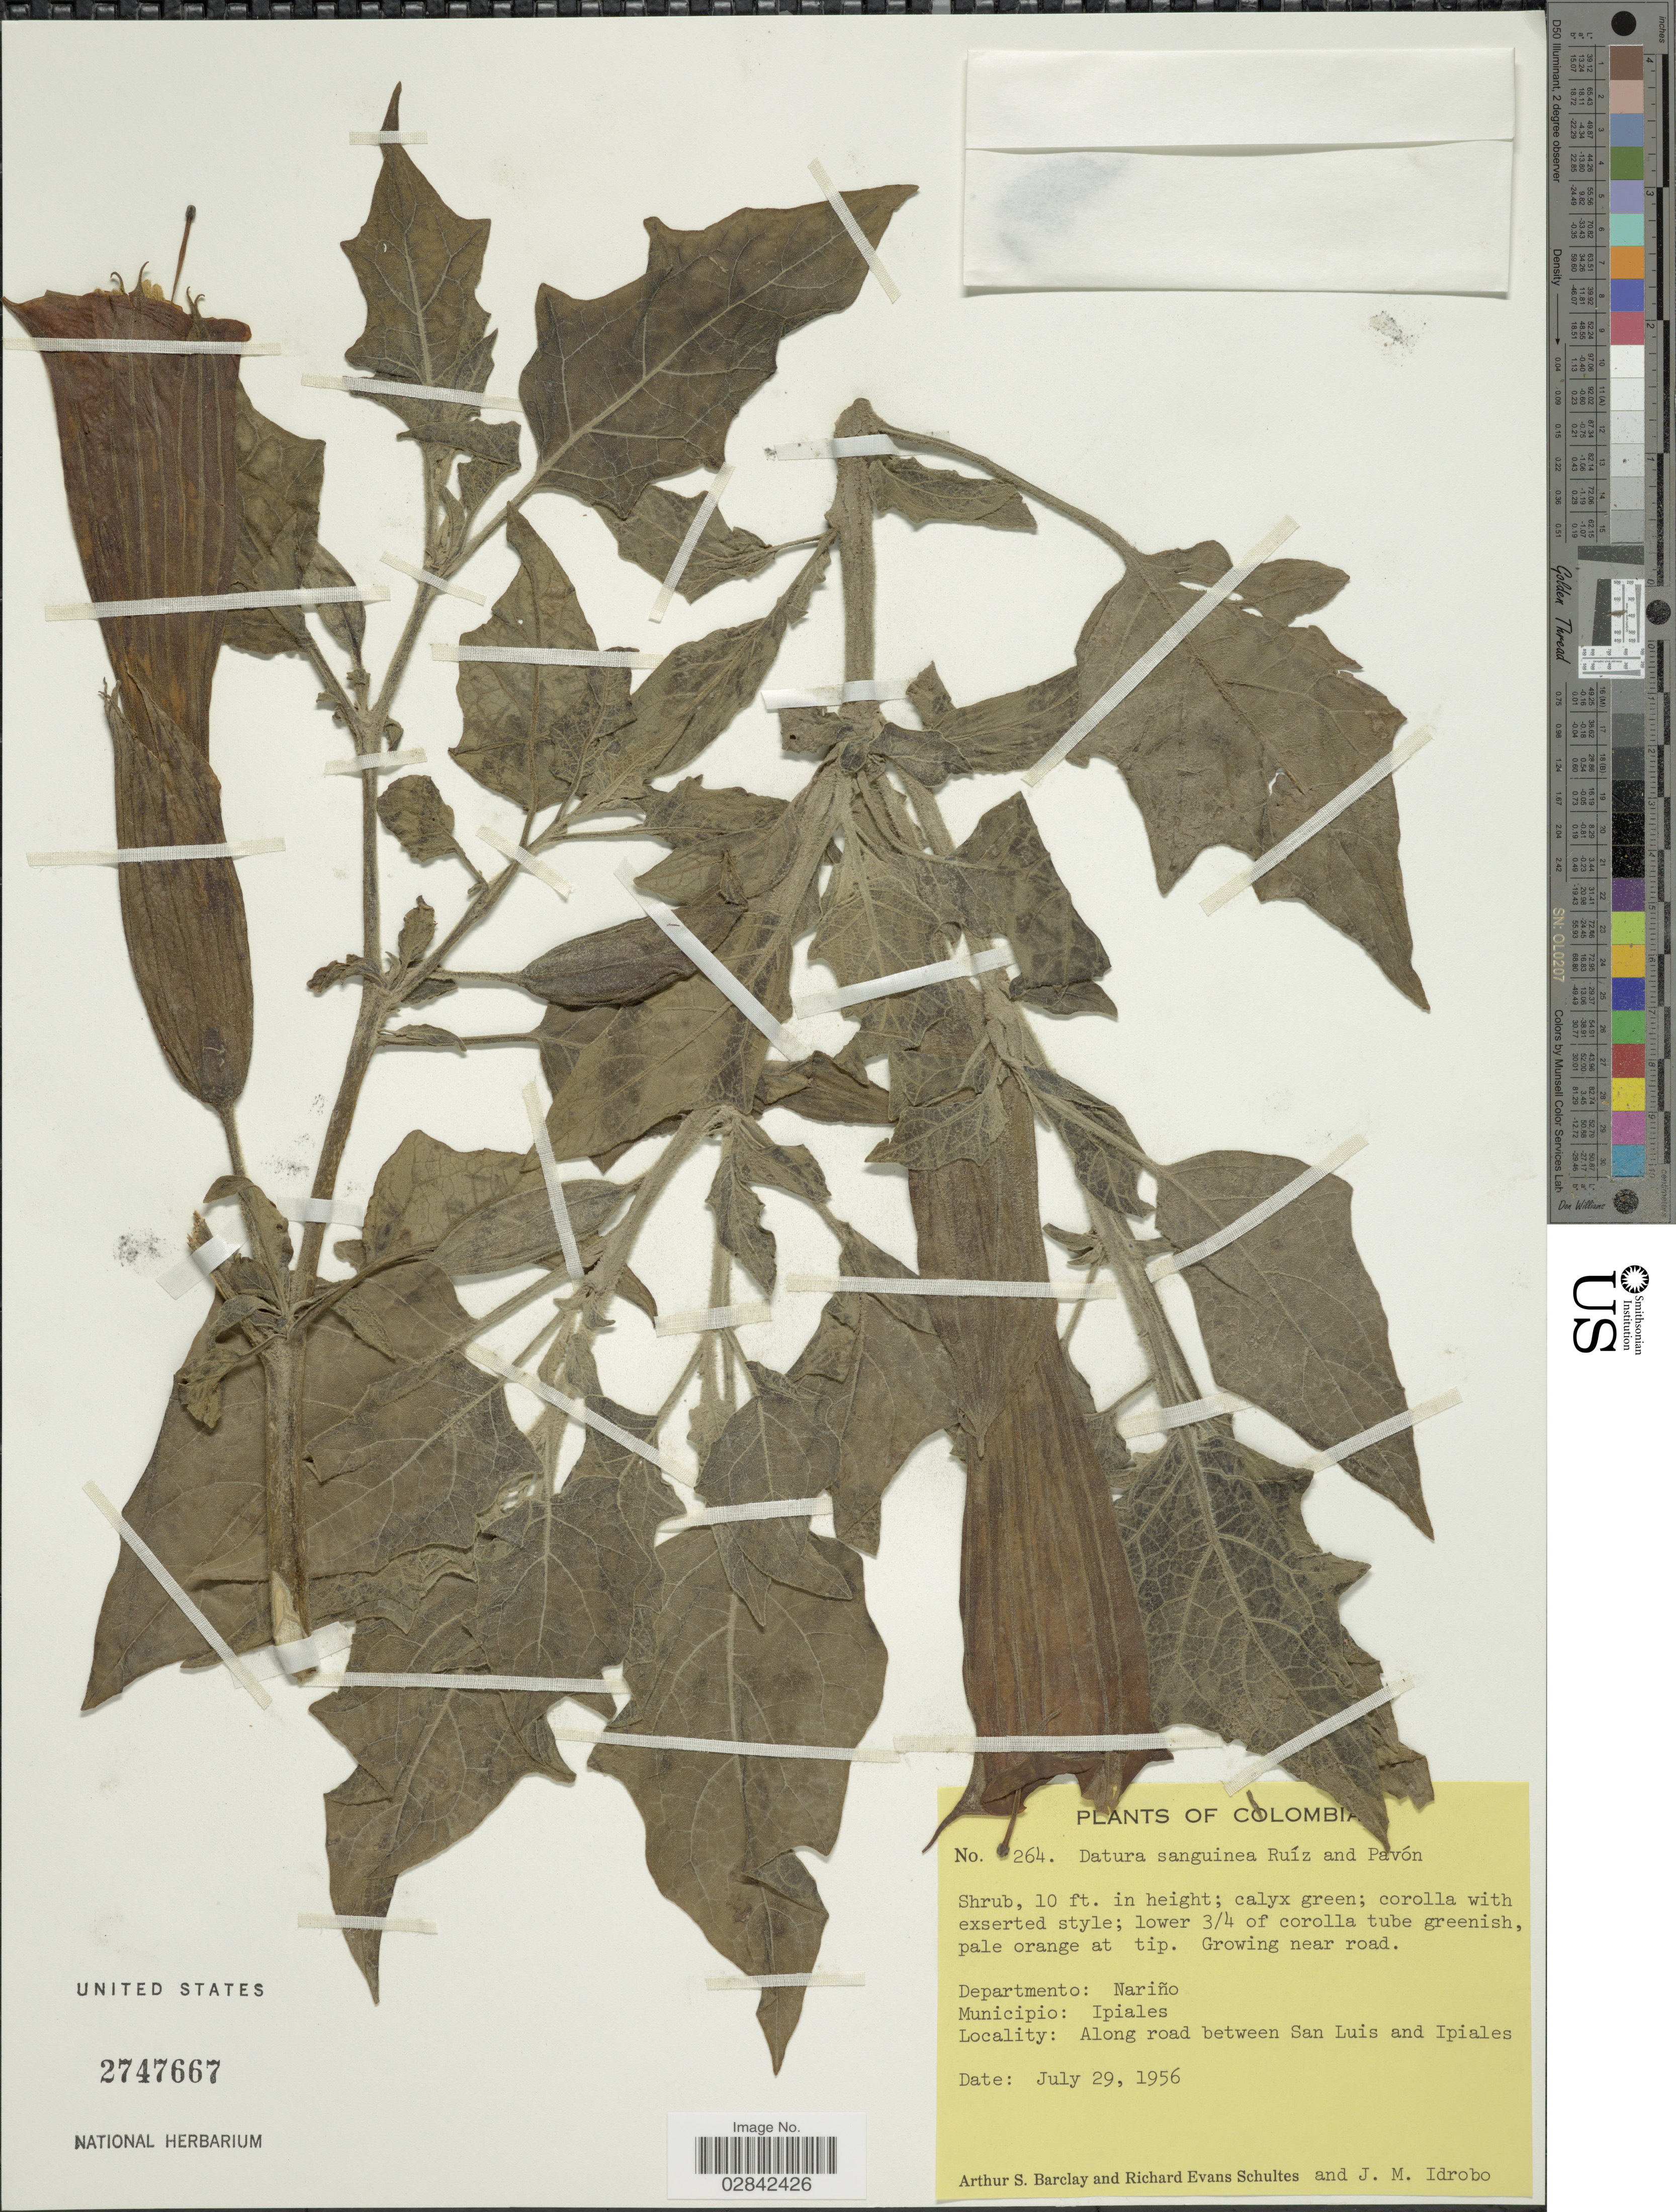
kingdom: Plantae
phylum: Tracheophyta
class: Magnoliopsida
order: Solanales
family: Solanaceae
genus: Brugmansia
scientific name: Brugmansia sanguinea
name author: (Ruiz & Pav.) D. Don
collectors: A. S. Barclay, R. E. Schultes & J. M. Idrobo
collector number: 264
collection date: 1956-07-29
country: Colombia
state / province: Nariño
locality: Departmento: Nariño. Municipio: Ipiales. Along road between San Luis and Ipiales.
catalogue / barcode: US 2747667